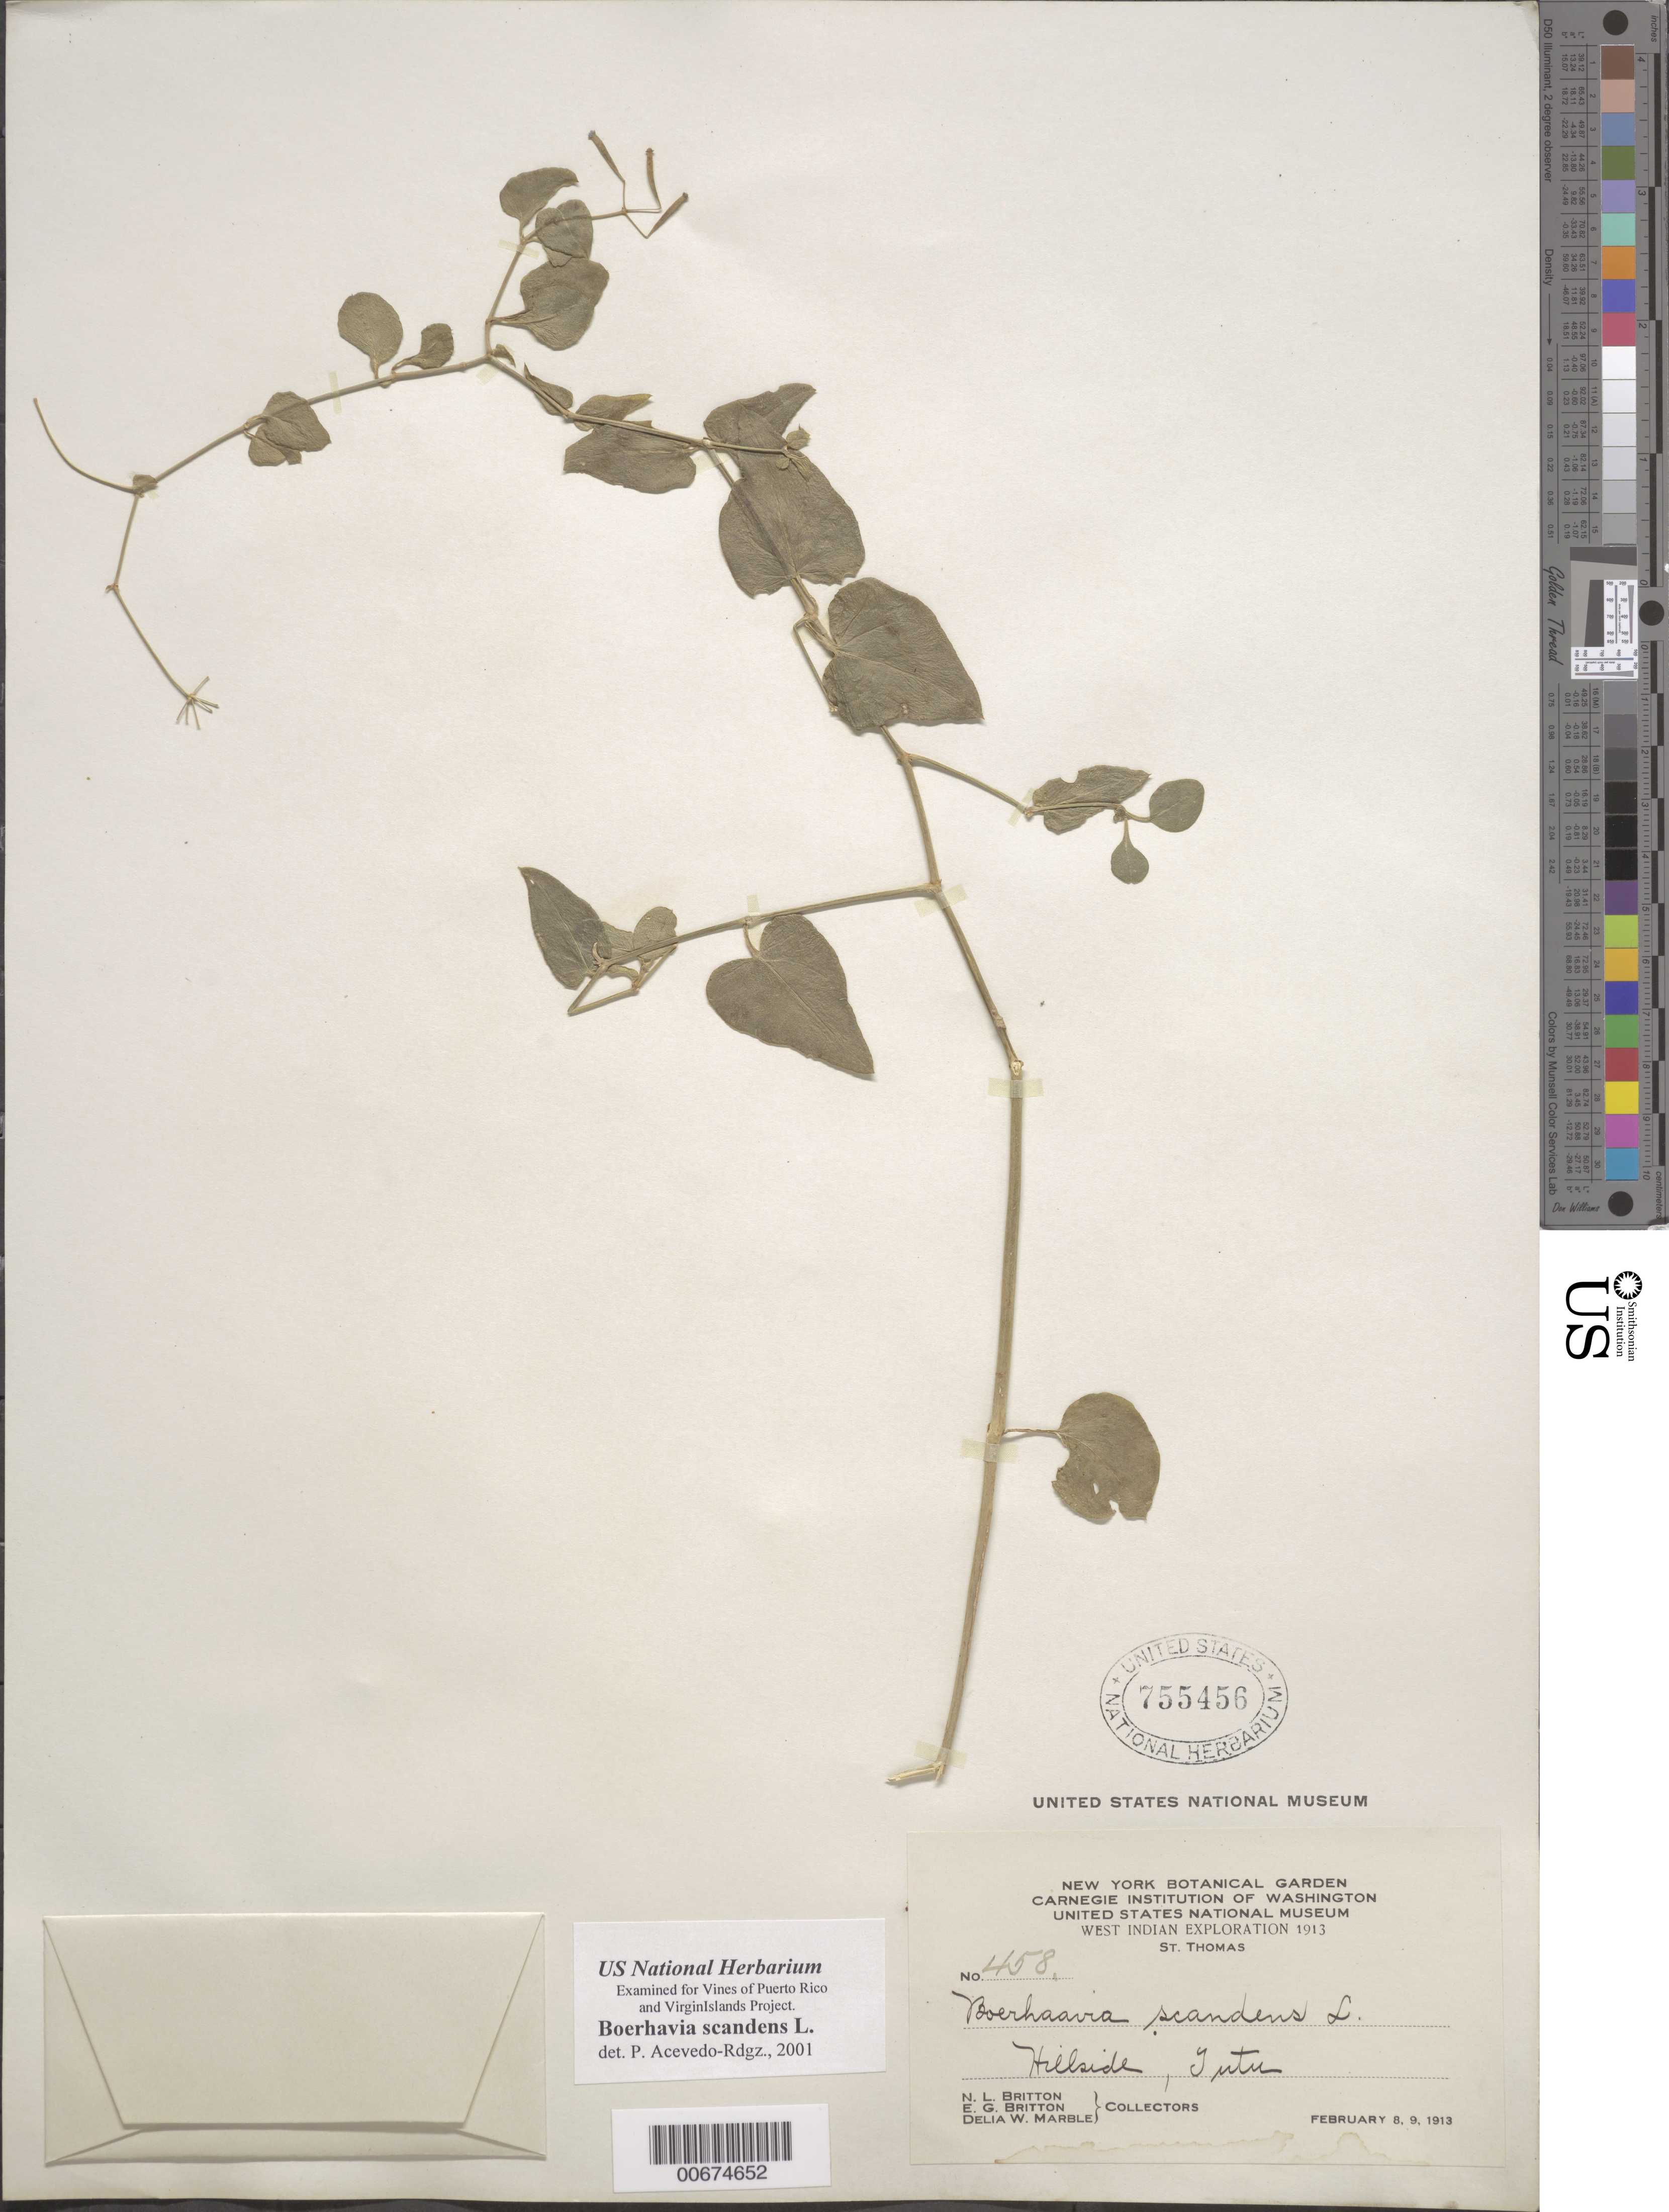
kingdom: Plantae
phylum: Tracheophyta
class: Magnoliopsida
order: Caryophyllales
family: Nyctaginaceae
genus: Boerhavia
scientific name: Boerhavia scandens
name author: L.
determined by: Acevedo-Rodríguez, P., (BOT), Smithsonian Institution - National Museum of Natural History (UNITED STATES)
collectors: N. Britton, E. G. Britton & D. W. Marble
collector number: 458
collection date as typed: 08 Feb 1913 to 09 Feb 1913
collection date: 1913-02-08/1913-02-09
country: U.S. Virgin Islands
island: St. Thomas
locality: Tutu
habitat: hillside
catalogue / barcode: US 755456